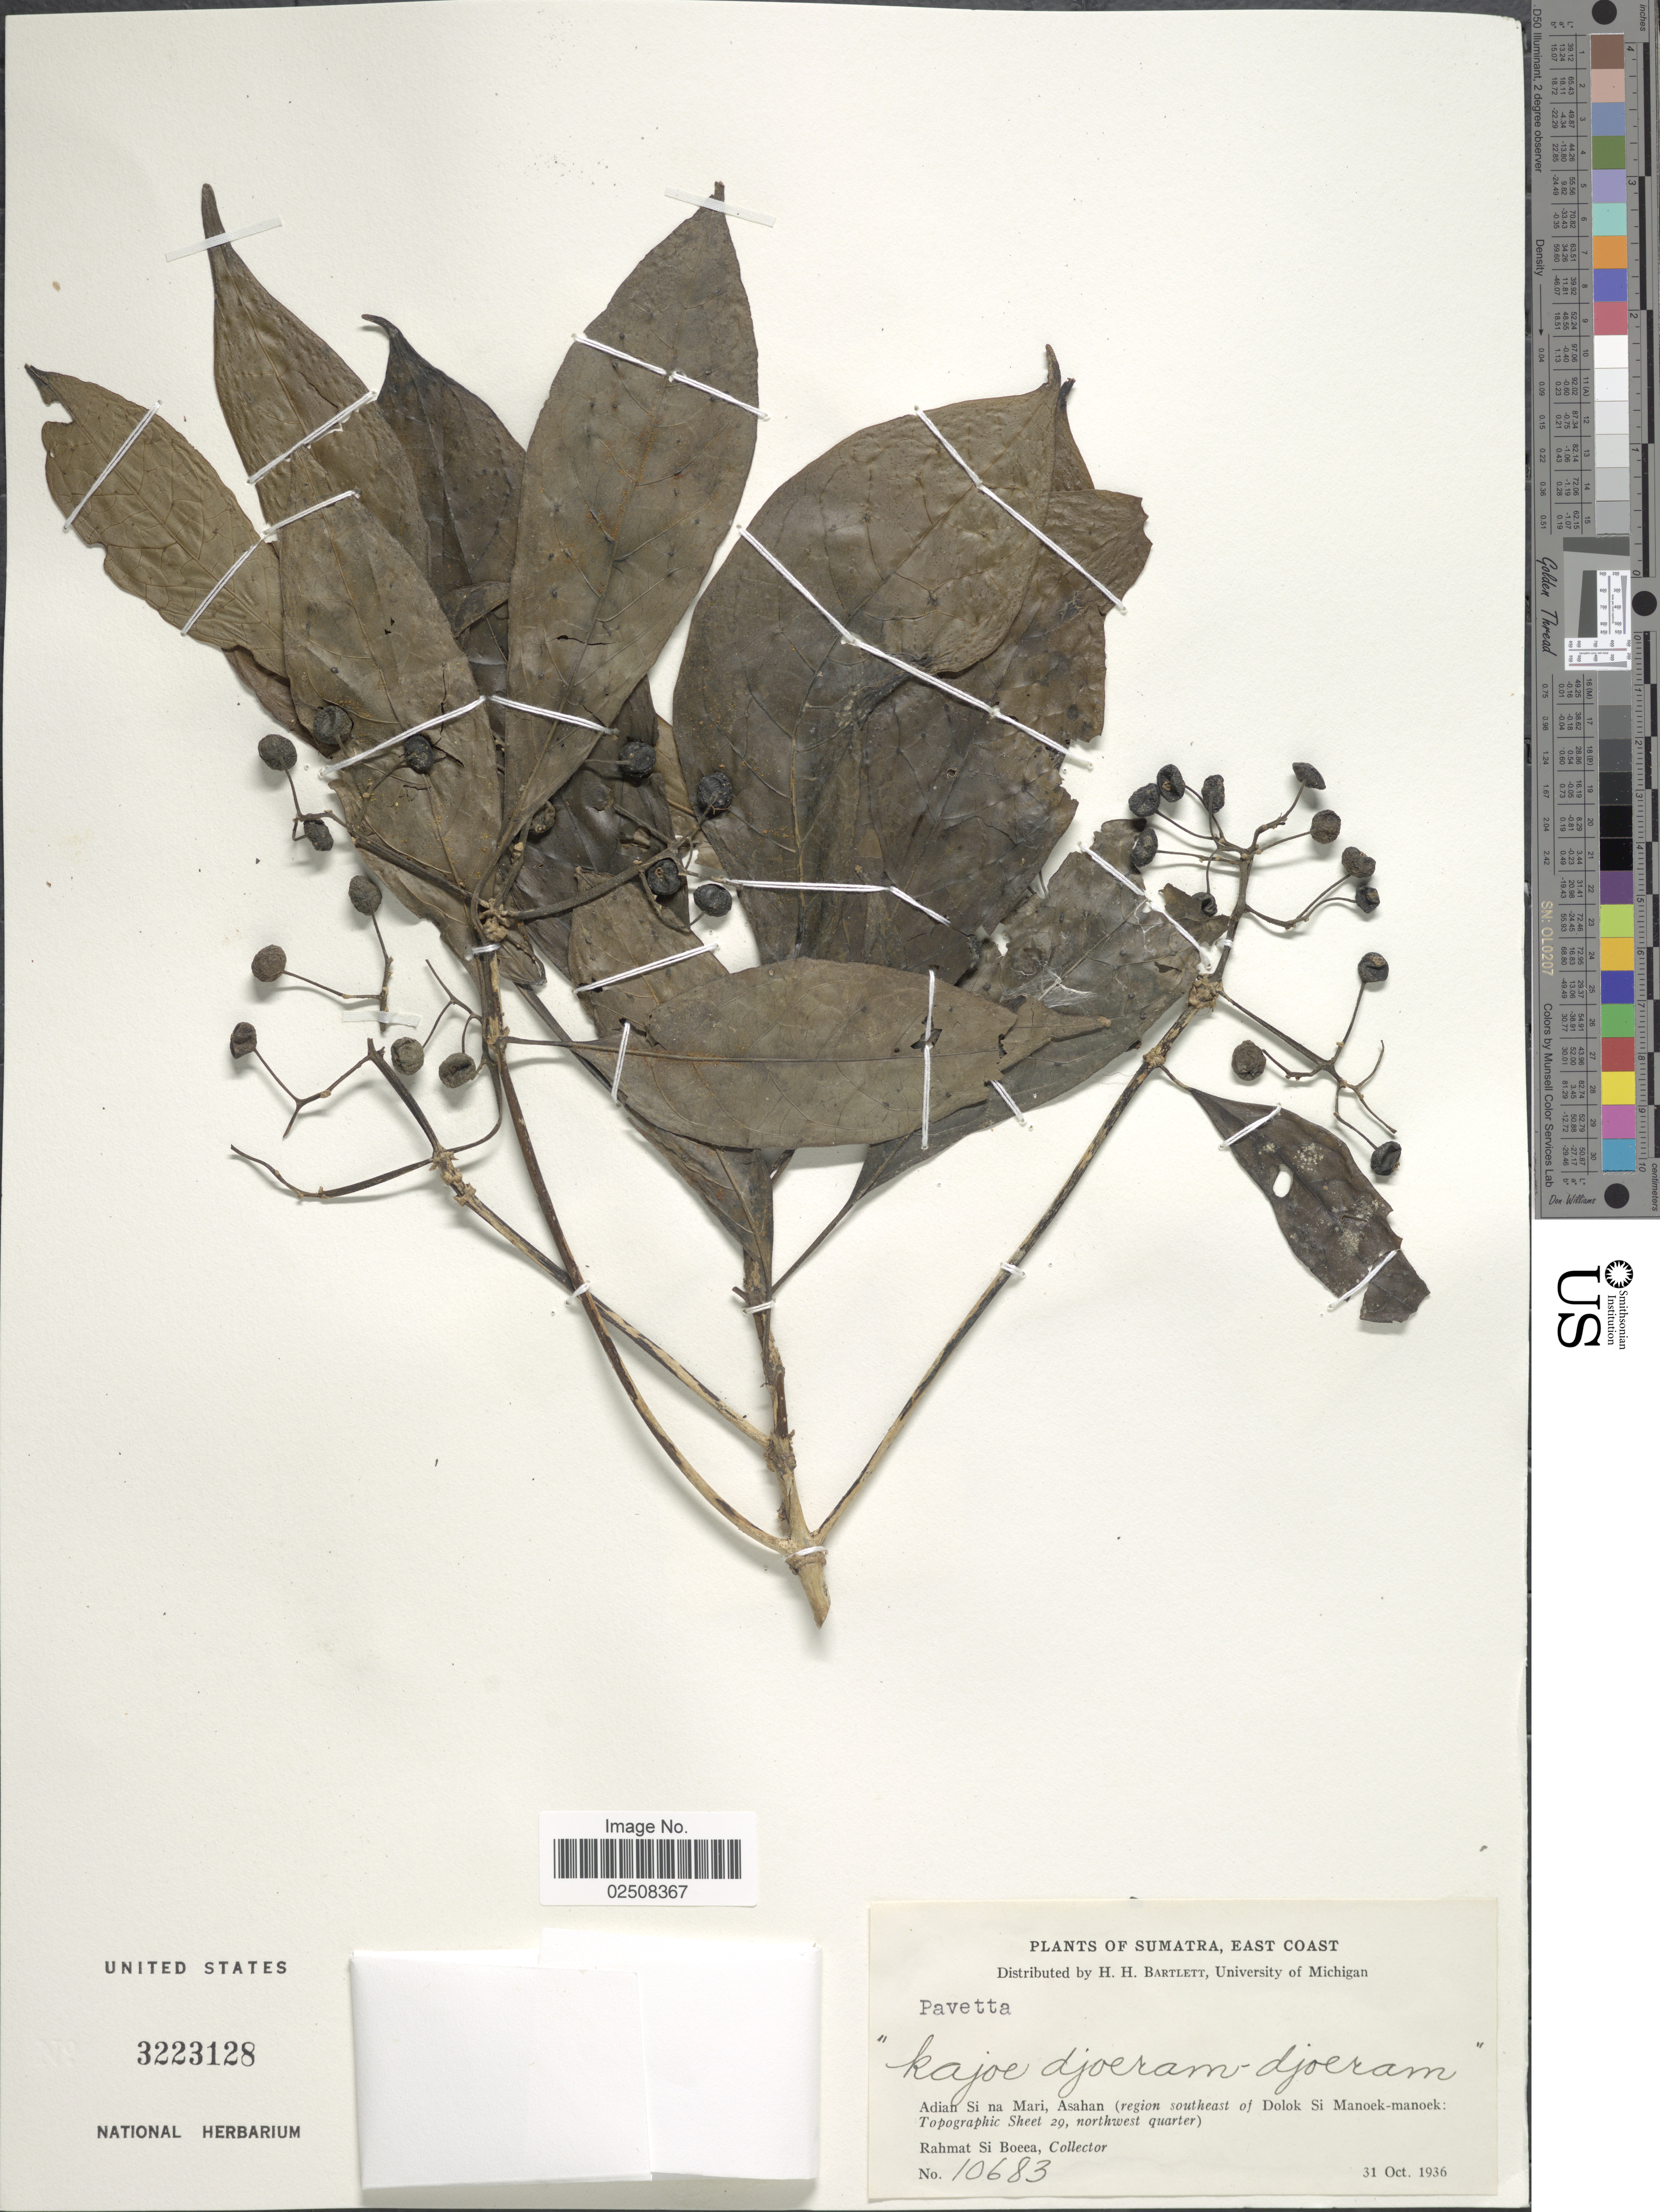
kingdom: Plantae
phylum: Tracheophyta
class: Magnoliopsida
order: Gentianales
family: Rubiaceae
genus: Pavetta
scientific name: Pavetta sp.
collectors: Rahmat Si Boeea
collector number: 10683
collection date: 1936-10-31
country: Indonesia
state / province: Sumatra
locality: East Coast, 'kajoe djoeram-djoeram' Adiah Si na Mari, Asahan (region southeast of Dolok Si Manoek-manoek; Topographic Sheet 29, northwest quarter)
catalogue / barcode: US 3223128